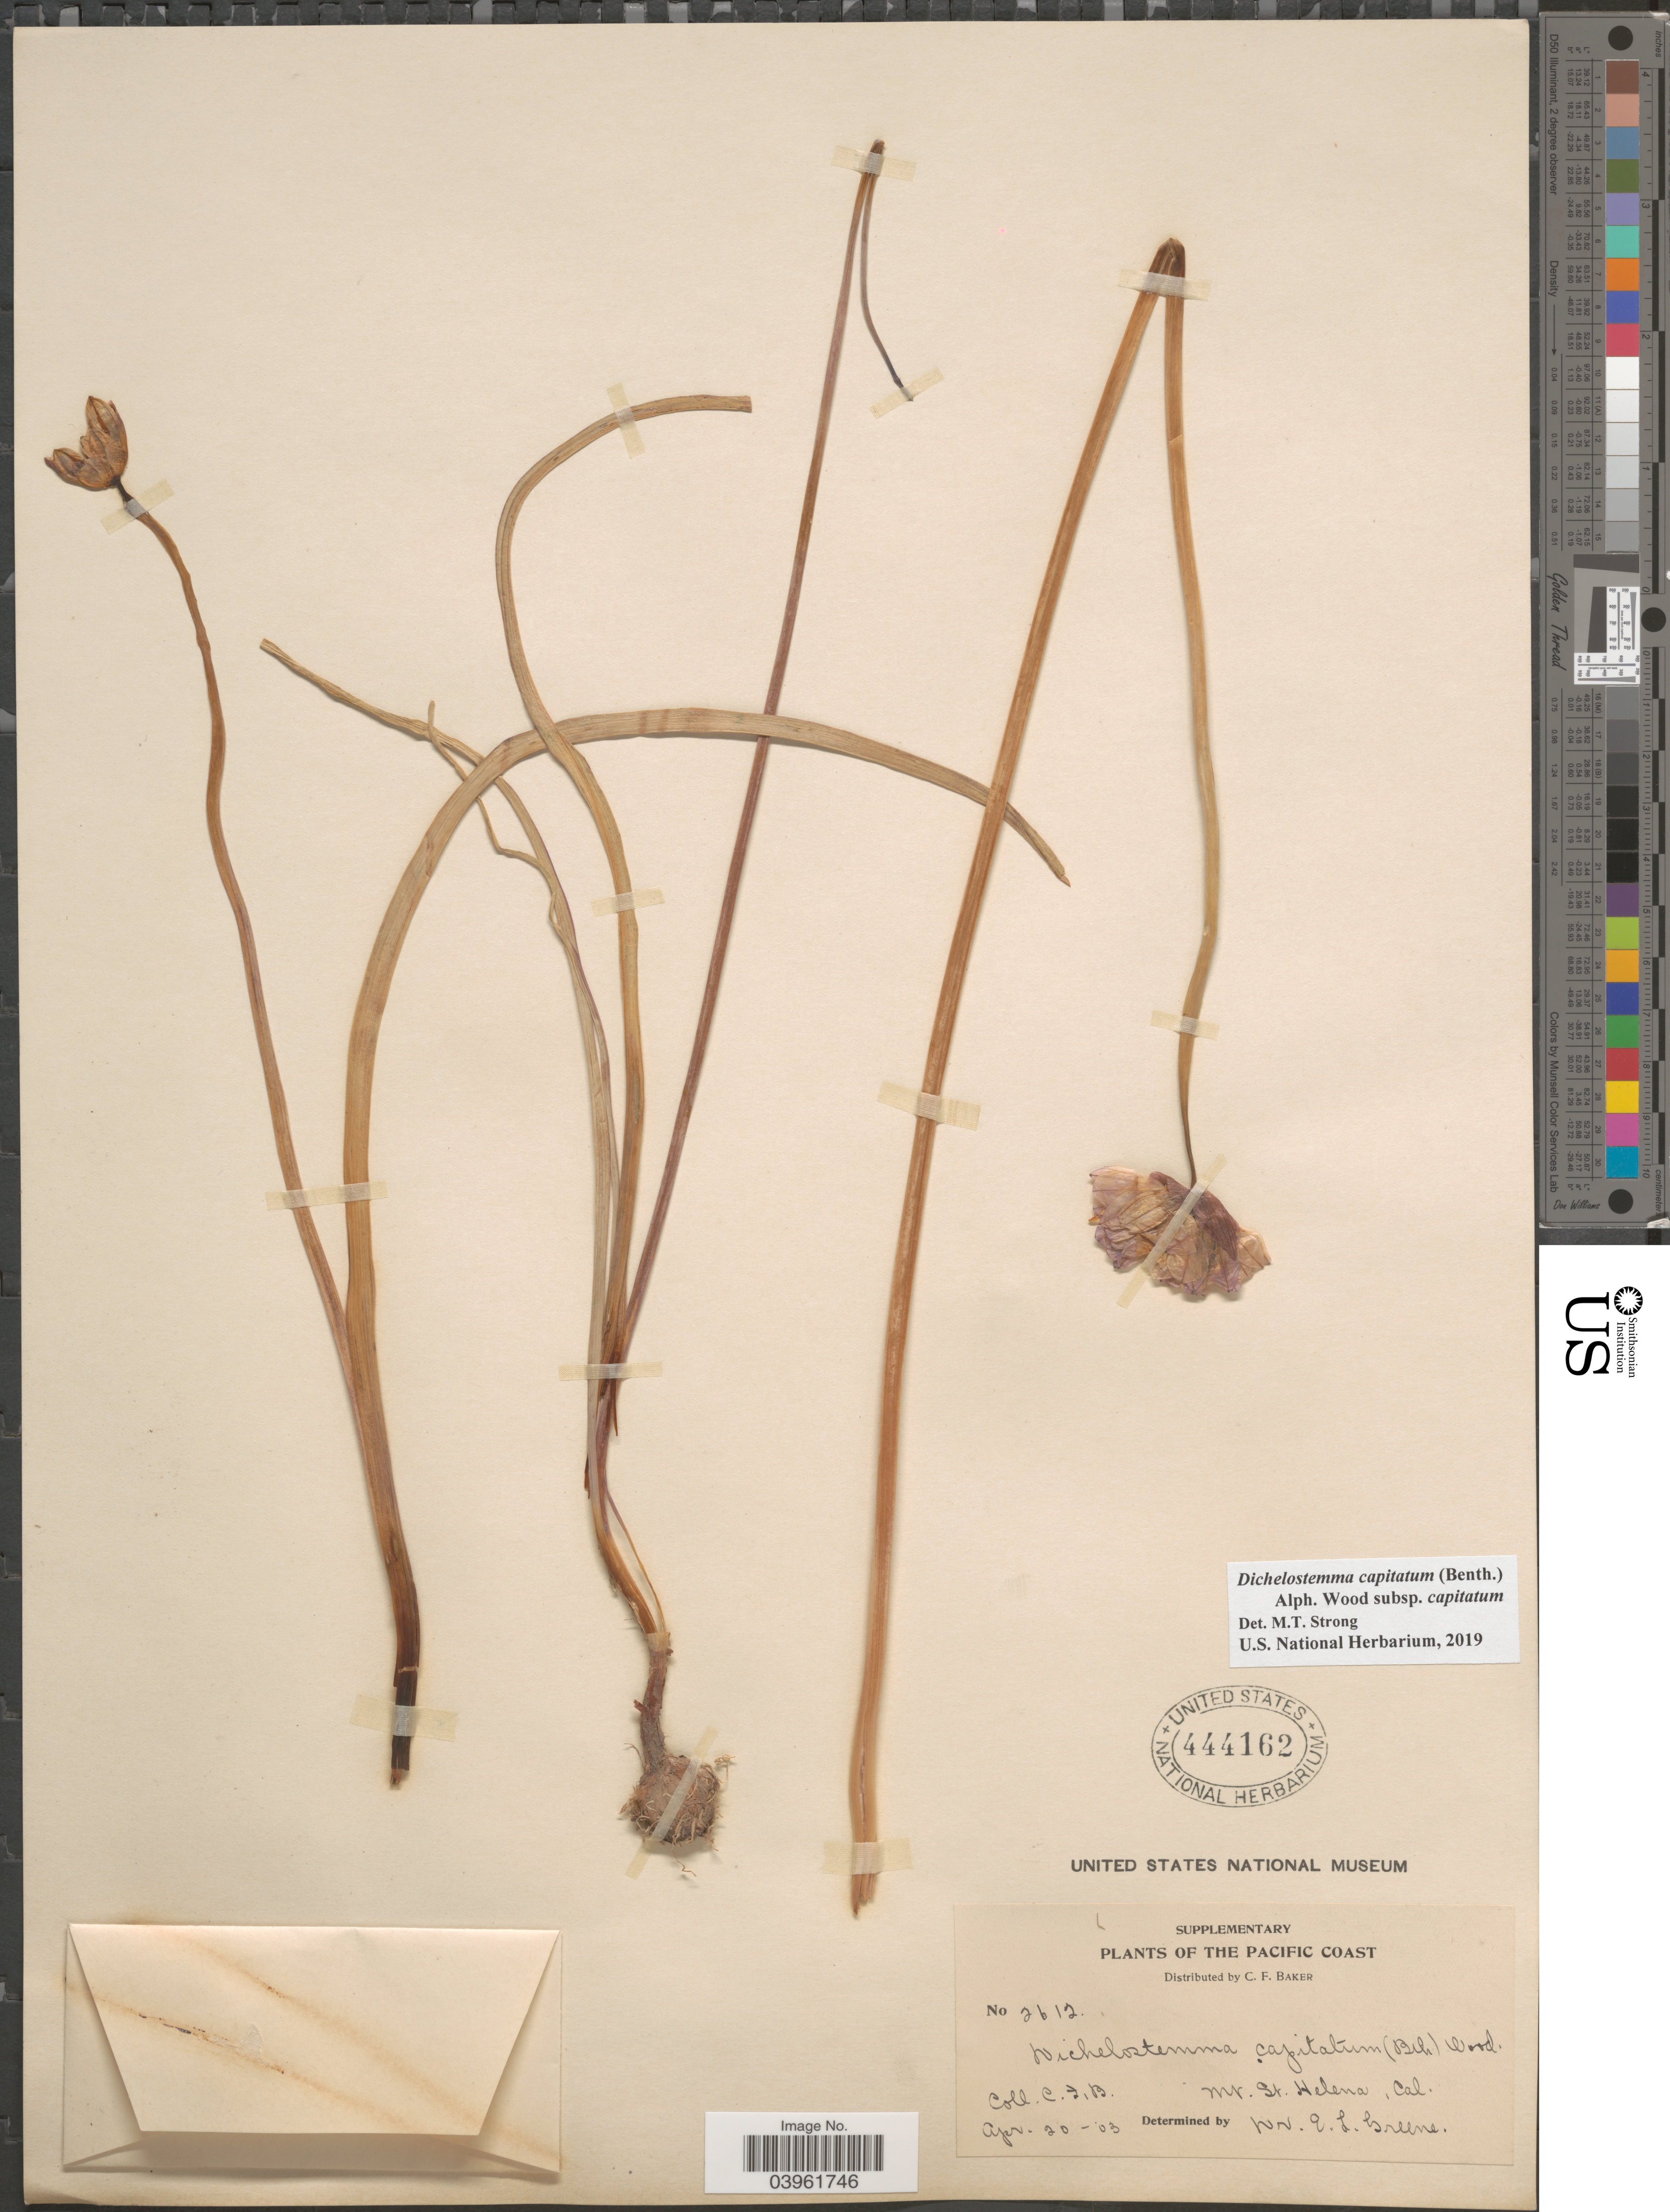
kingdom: Plantae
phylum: Tracheophyta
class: Liliopsida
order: Asparagales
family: Asparagaceae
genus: Dichelostemma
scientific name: Dichelostemma capitatum subsp. capitatum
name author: (Benth.) Alph. Wood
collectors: C. F. Baker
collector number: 2612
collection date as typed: Transcribed d/m/y: 20/4/3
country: United States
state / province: California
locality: The Pacific Coast. Mt. St. Helena.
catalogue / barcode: US 444162